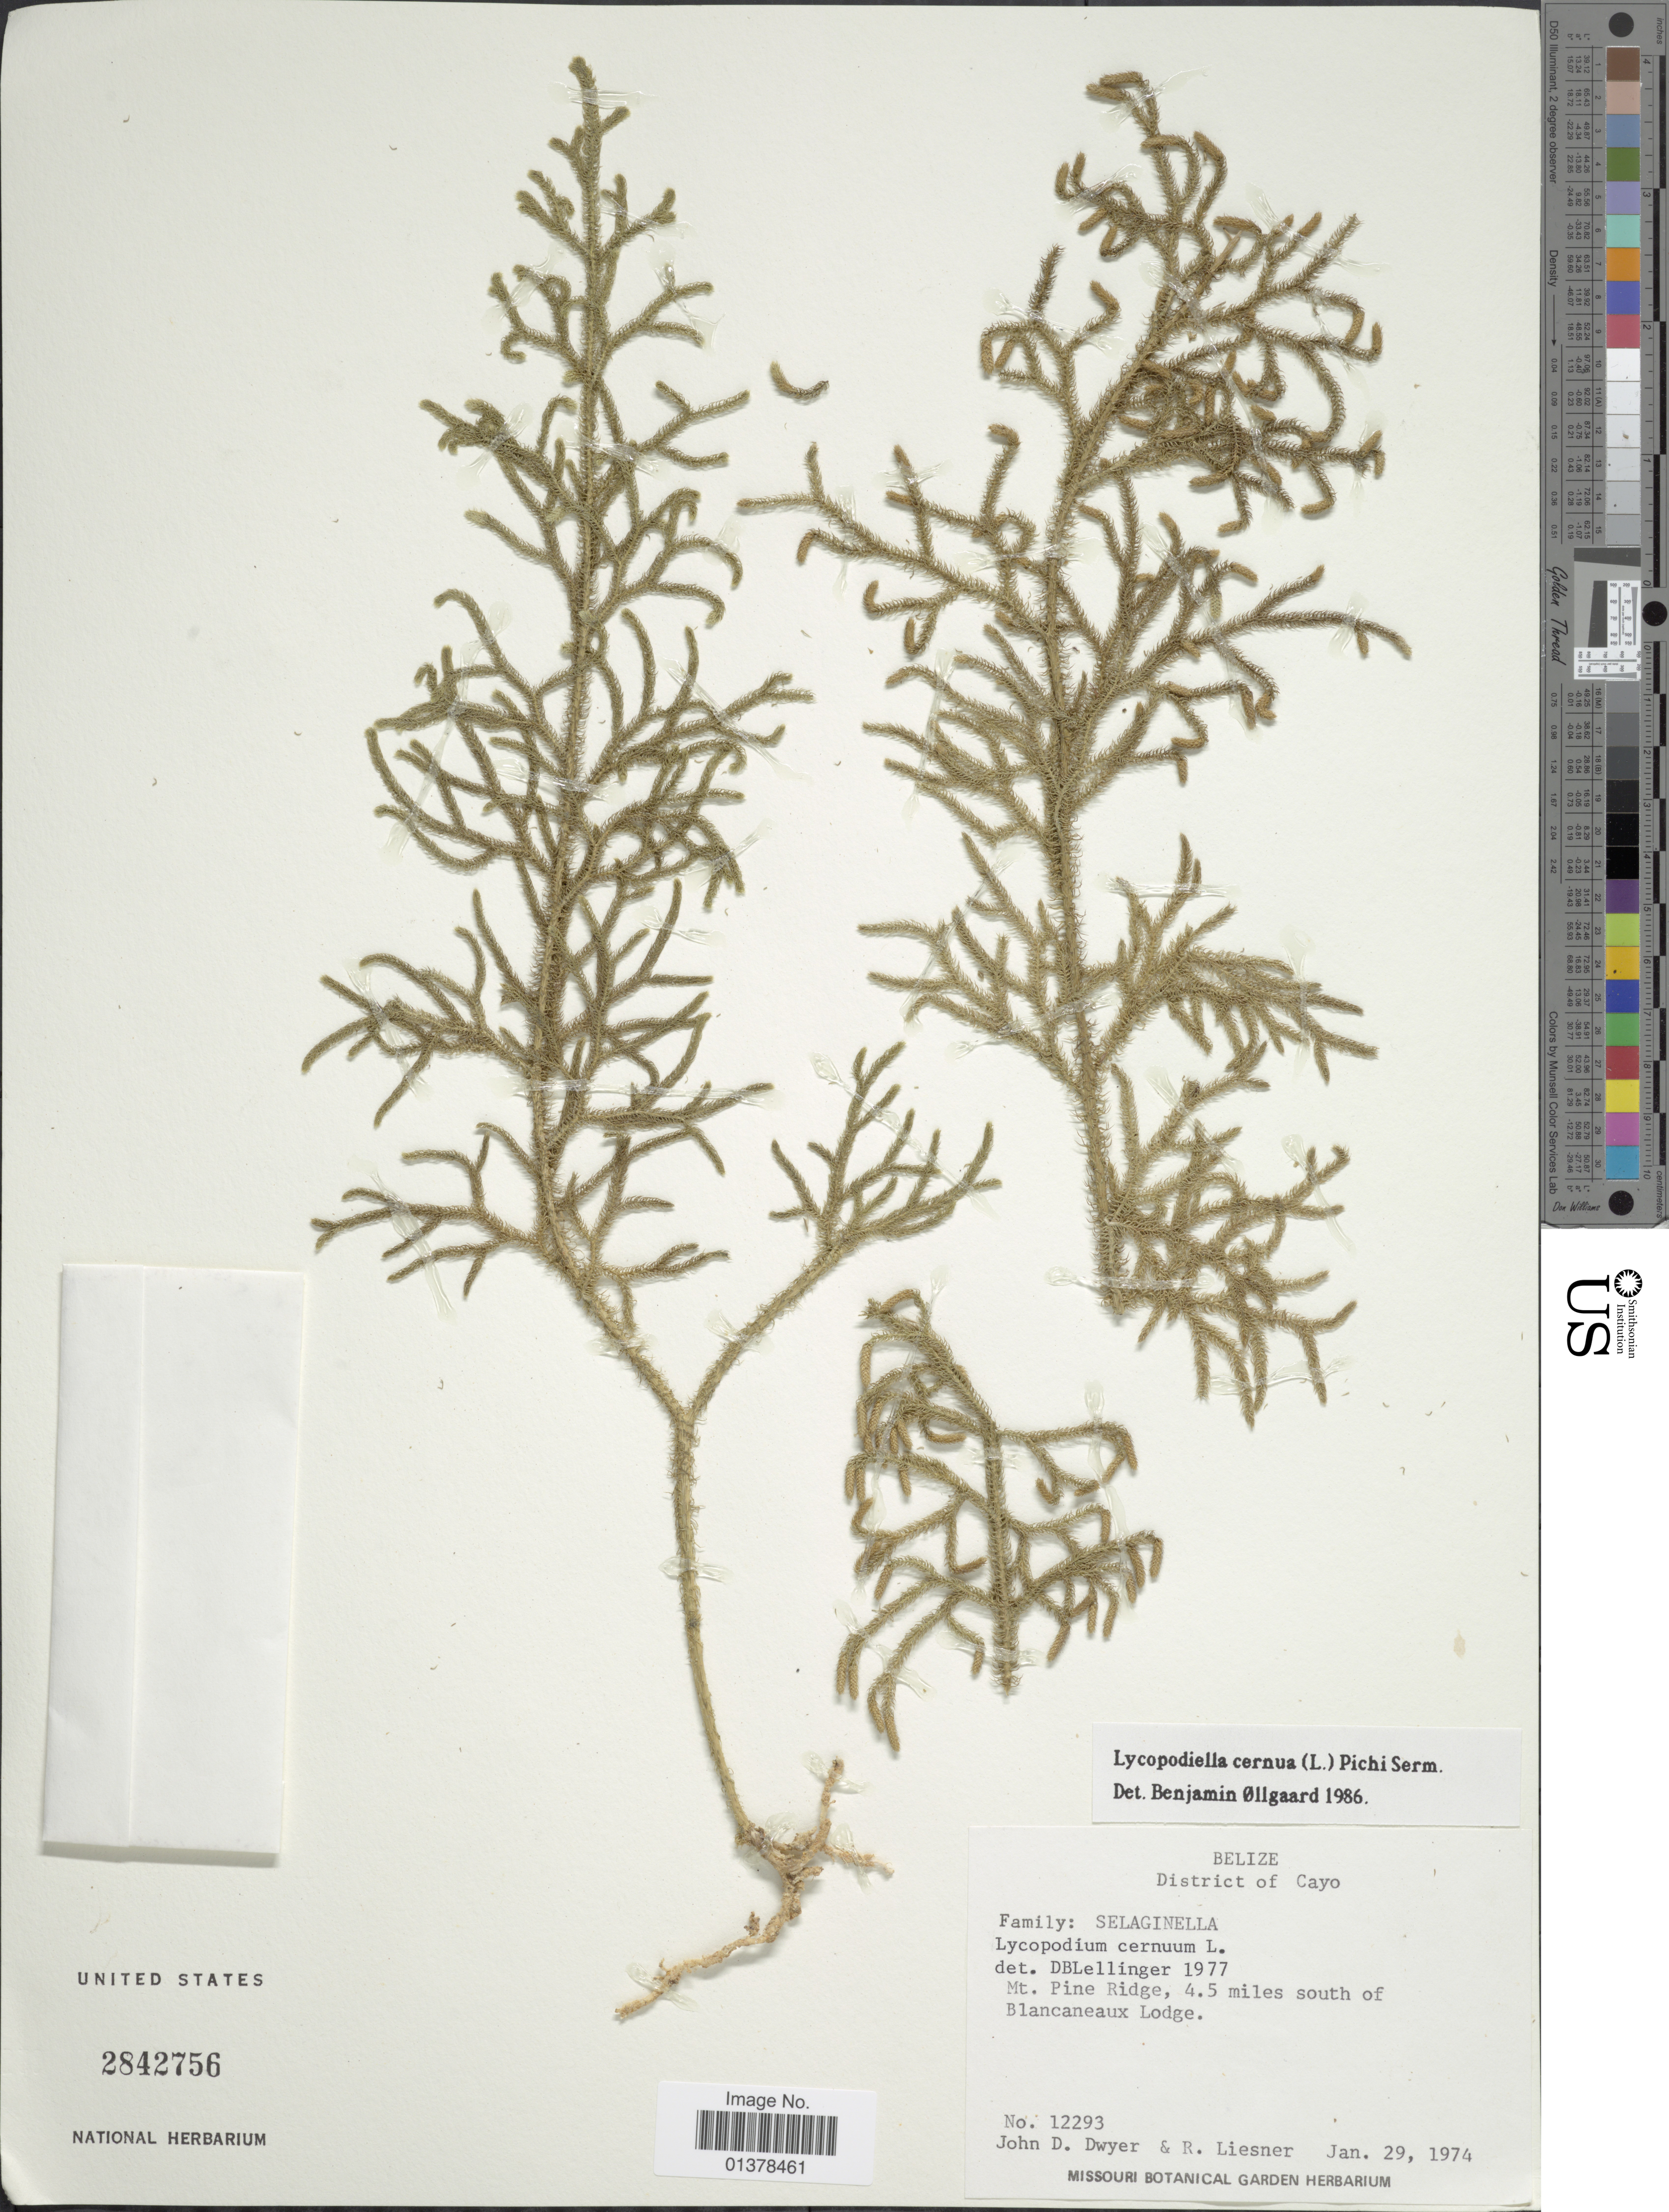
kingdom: Plantae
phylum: Tracheophyta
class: Lycopodiopsida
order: Lycopodiales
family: Lycopodiaceae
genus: Palhinhaea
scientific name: Palhinhaea cernua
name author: (L.) Vasc. & Franco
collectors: J. D. Dwyer & R. L. Liesner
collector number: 12293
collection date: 1974-01-29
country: Belize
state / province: Cayo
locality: Mt. Pine Ridge, 4.5 miles south of Blancaneaux Lodge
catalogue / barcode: US 2842756